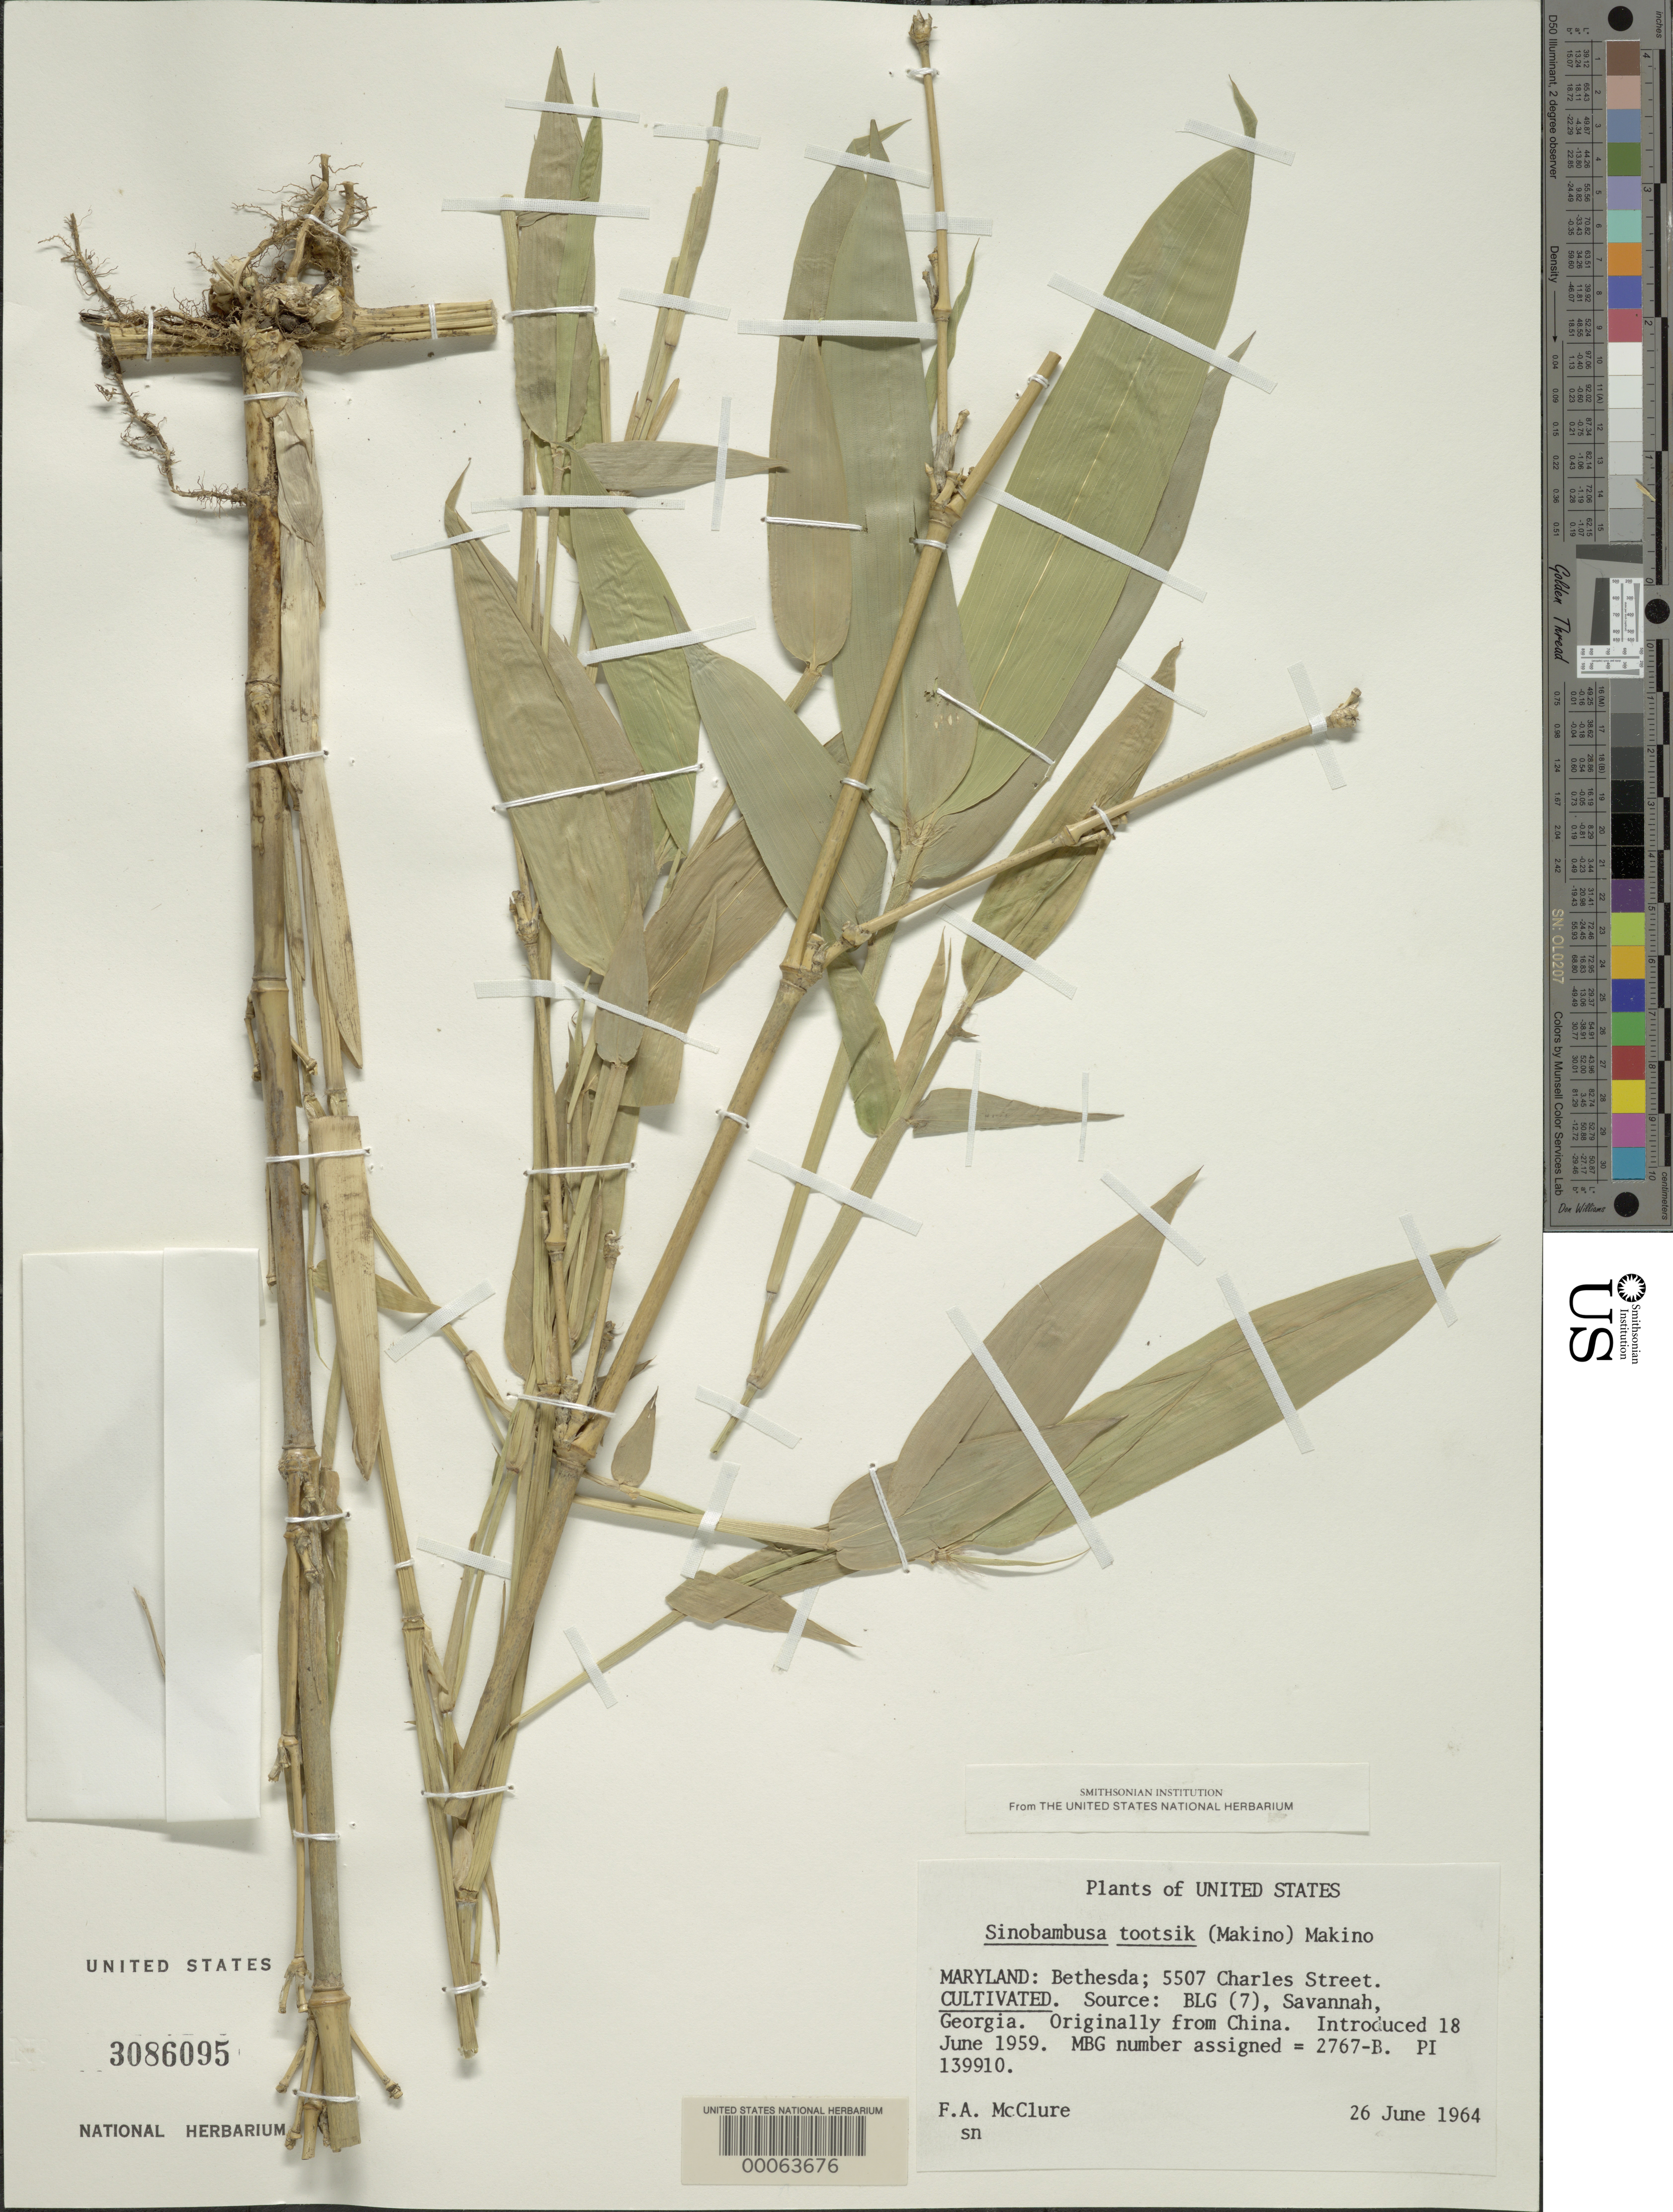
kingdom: Plantae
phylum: Tracheophyta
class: Liliopsida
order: Poales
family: Poaceae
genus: Sinobambusa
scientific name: Sinobambusa tootsik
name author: Makino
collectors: F. A. McClure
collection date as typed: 26 Jun 1964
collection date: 1964-06-26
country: United States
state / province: Maryland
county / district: Montgomery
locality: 5507 Charles Street, Bethesda (McClure's garden)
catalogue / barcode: US 3086095